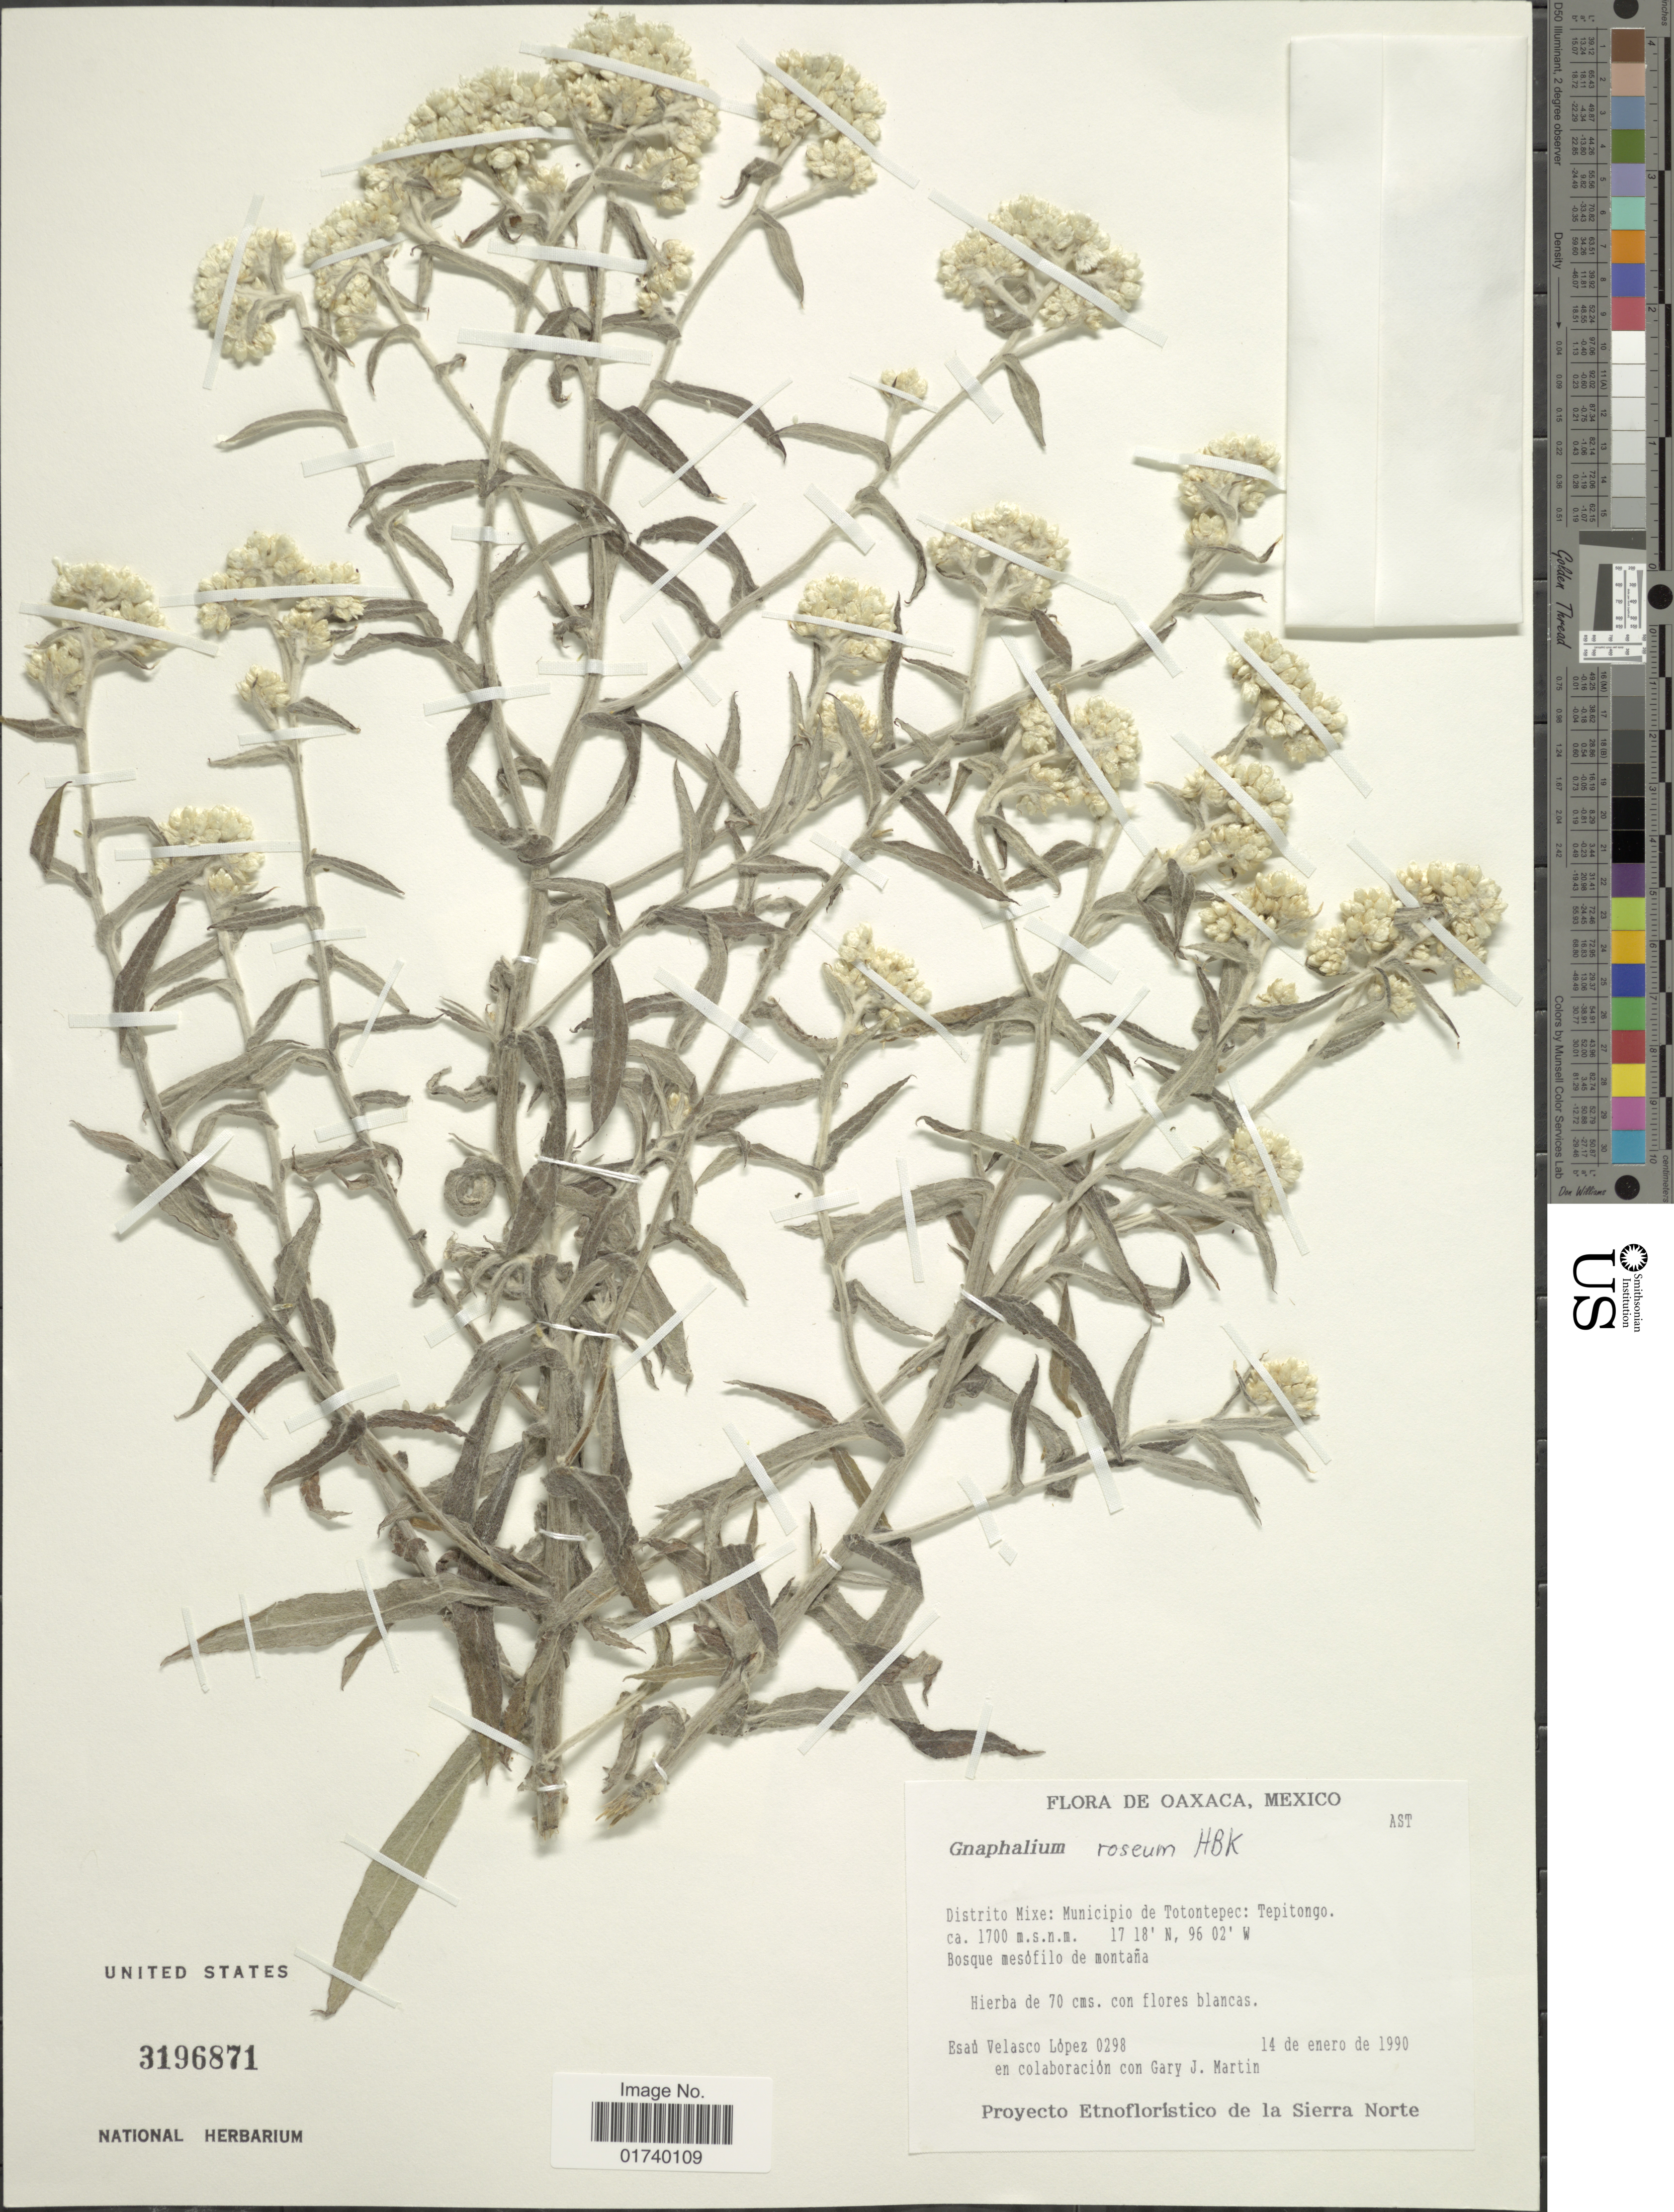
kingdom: Plantae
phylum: Tracheophyta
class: Magnoliopsida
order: Asterales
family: Asteraceae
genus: Pseudognaphalium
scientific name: Pseudognaphalium roseum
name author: (Kunth) Anderb.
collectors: V. López & G. J. Martin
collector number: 298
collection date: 1990-01-14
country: Mexico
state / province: Oaxaca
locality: Distrito Mixe: Municipio de Tototepec: Tepitongo.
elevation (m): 1700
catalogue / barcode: US 3196871